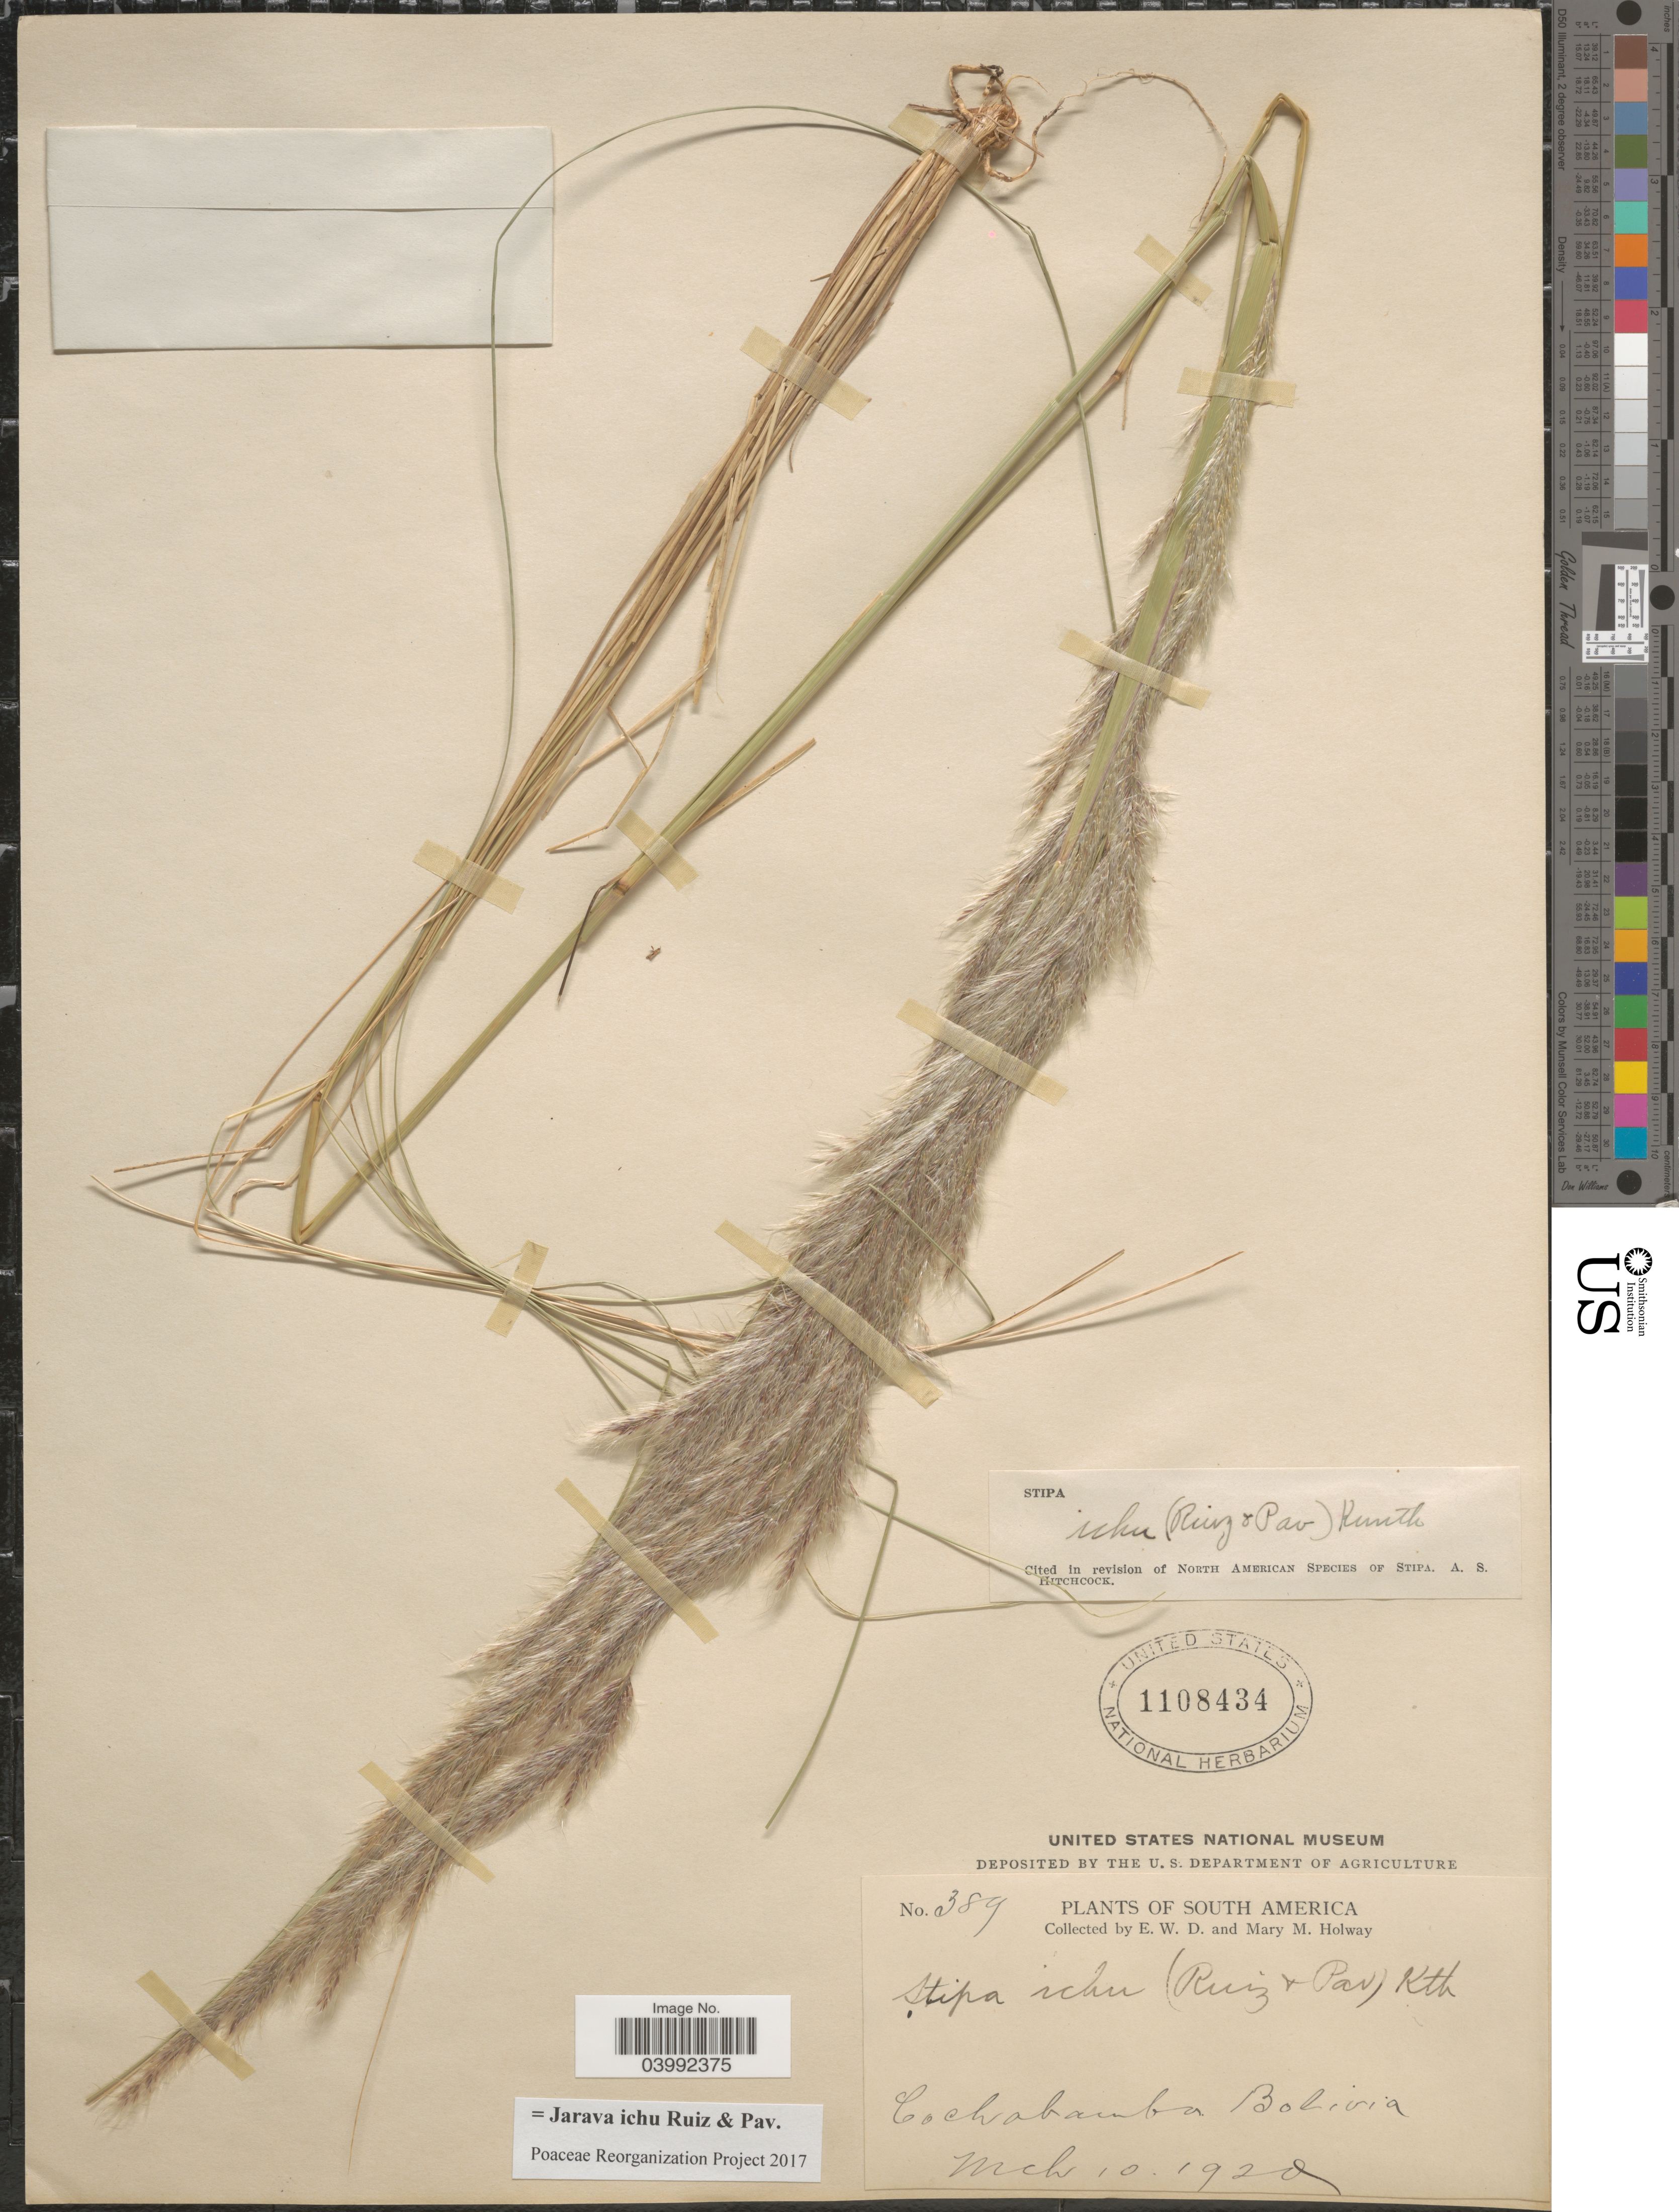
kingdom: Plantae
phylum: Tracheophyta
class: Liliopsida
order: Poales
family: Poaceae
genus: Jarava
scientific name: Jarava ichu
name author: Ruiz & Pav.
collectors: E. W. D. Holway & M. M. Holway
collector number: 389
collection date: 1920-03-10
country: Bolivia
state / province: Cochabamba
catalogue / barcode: US 1108434